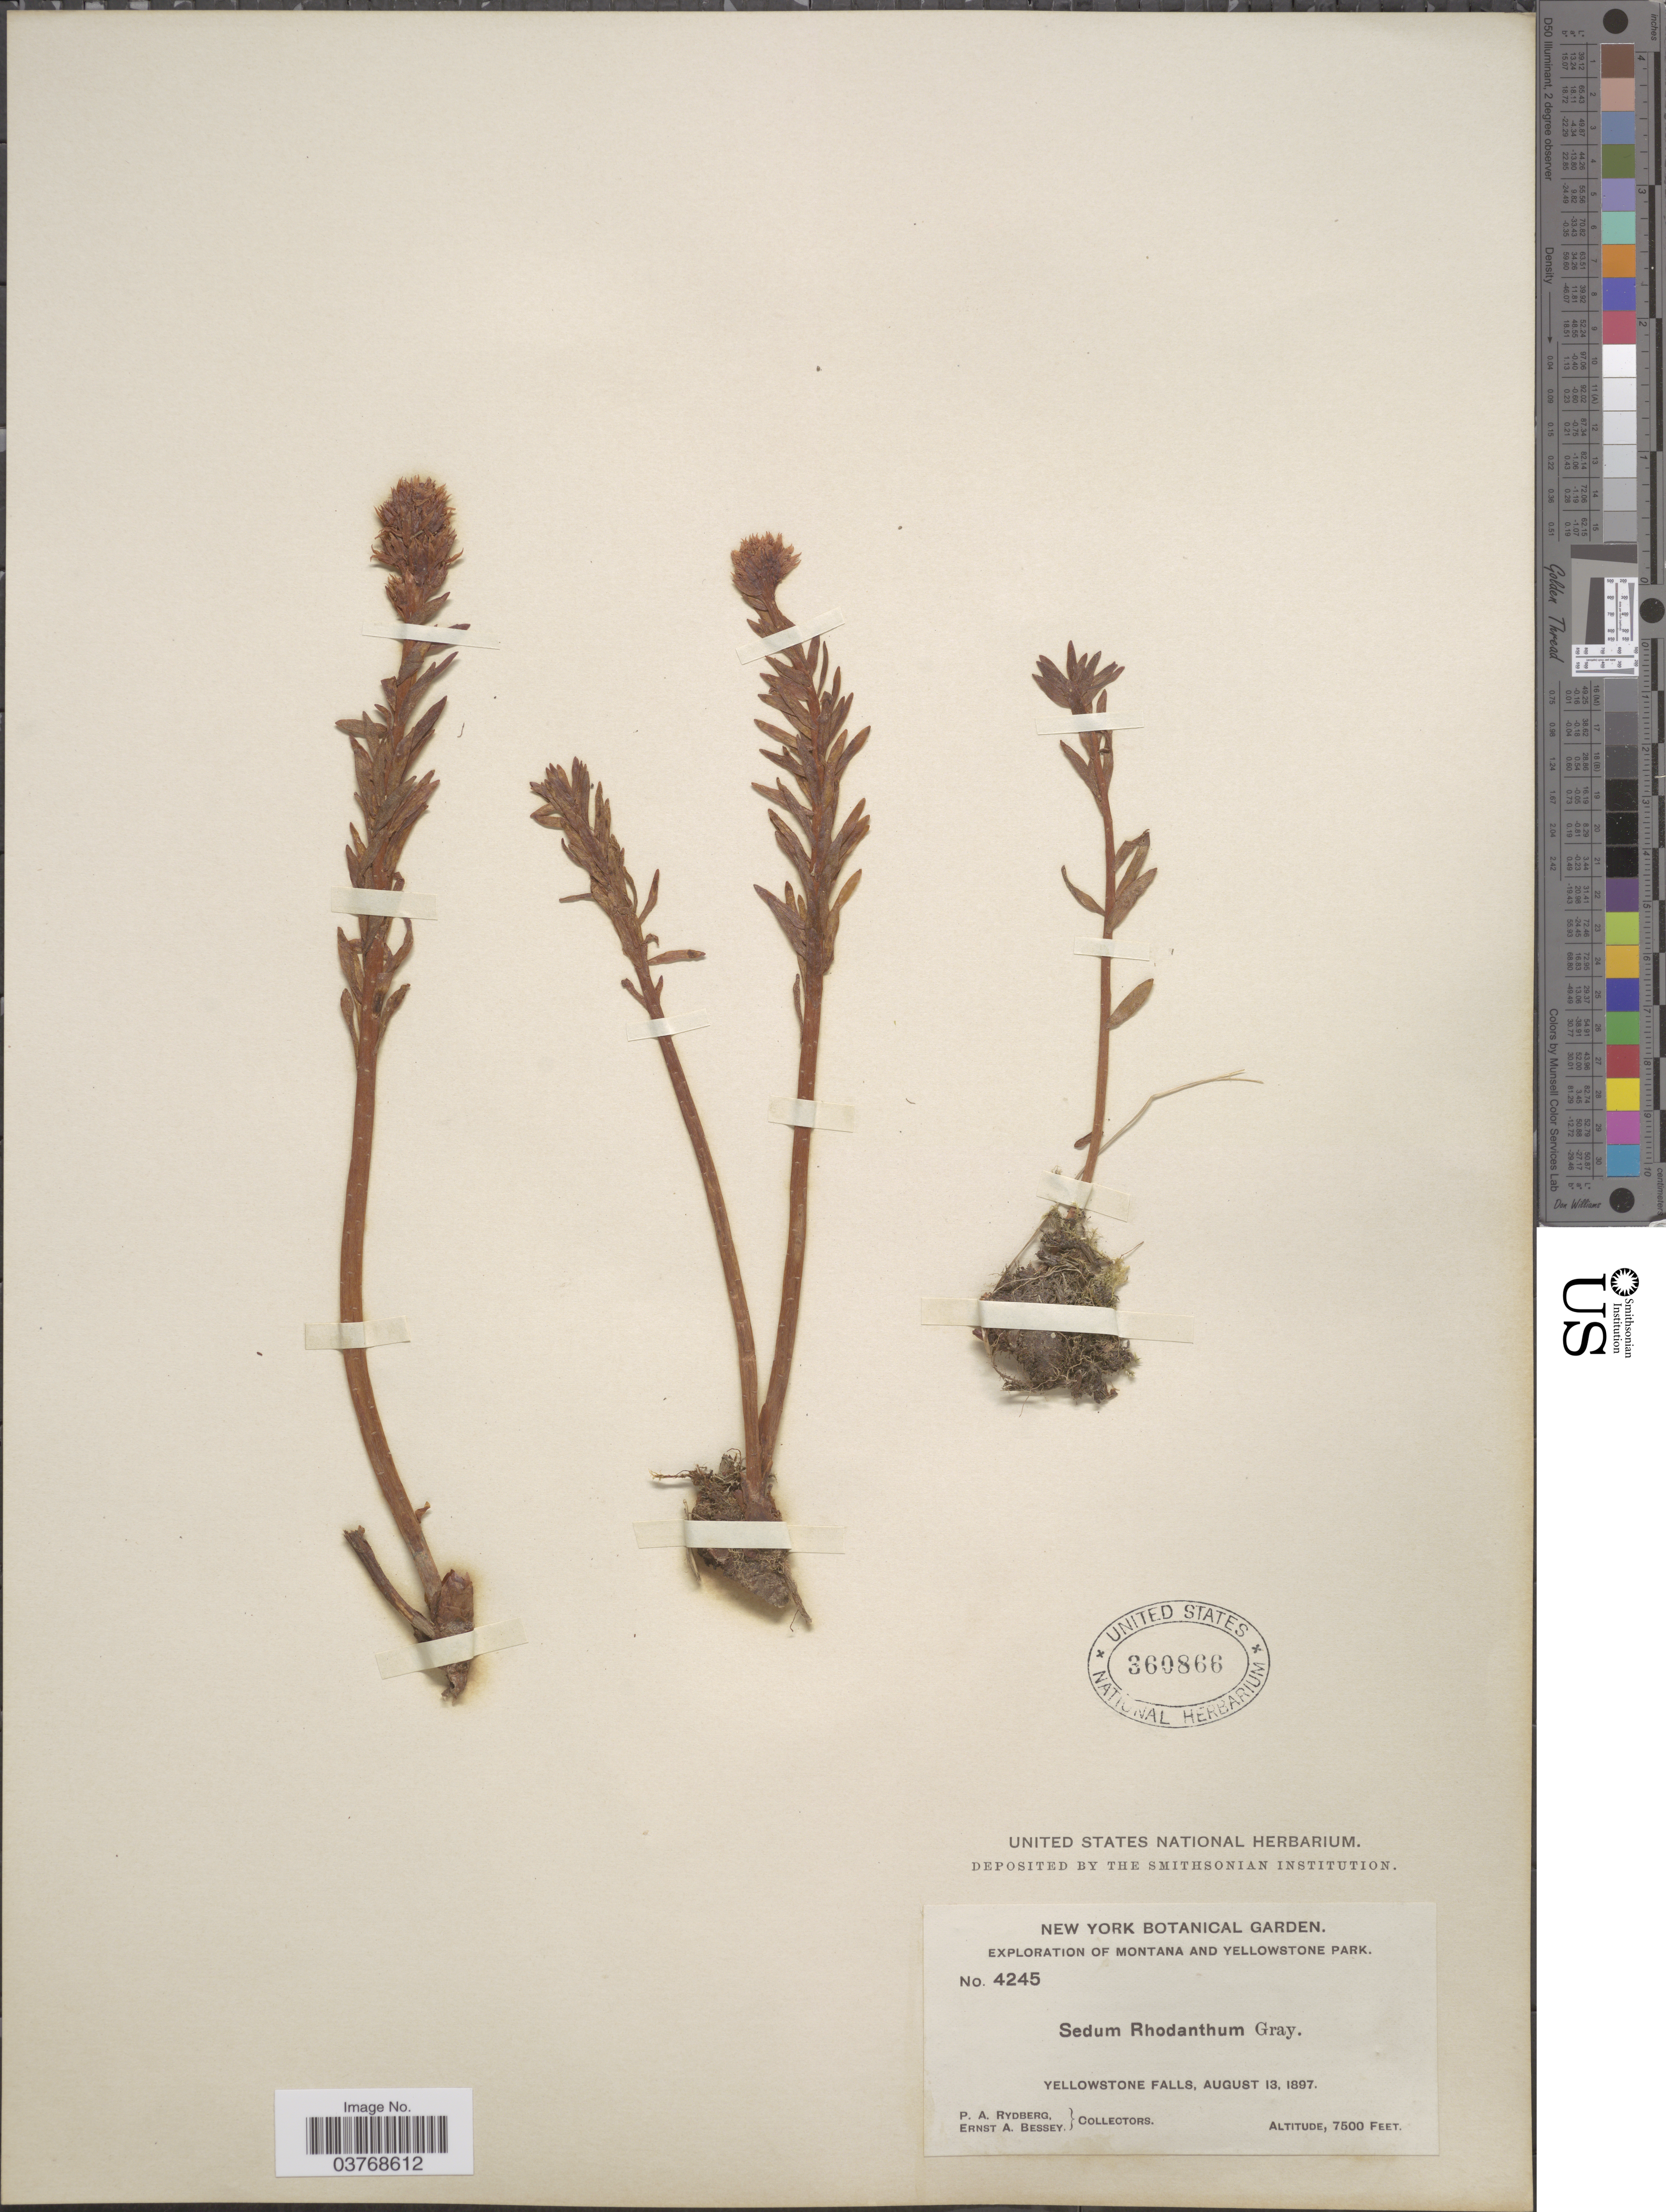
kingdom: Plantae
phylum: Tracheophyta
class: Magnoliopsida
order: Saxifragales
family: Crassulaceae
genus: Rhodiola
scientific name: Rhodiola rhodantha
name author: (A. Gray) H. Jacobsen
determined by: Strong, Mark T., (BOT), Smithsonian Institution - National Museum of Natural History (UNITED STATES)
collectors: P. A. Rydberg & E. A. Bessey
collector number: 4245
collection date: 1897-08-13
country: United States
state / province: Montana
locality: Yellowstone Park. Yellowstone Falls.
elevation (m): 2286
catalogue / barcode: US 360866